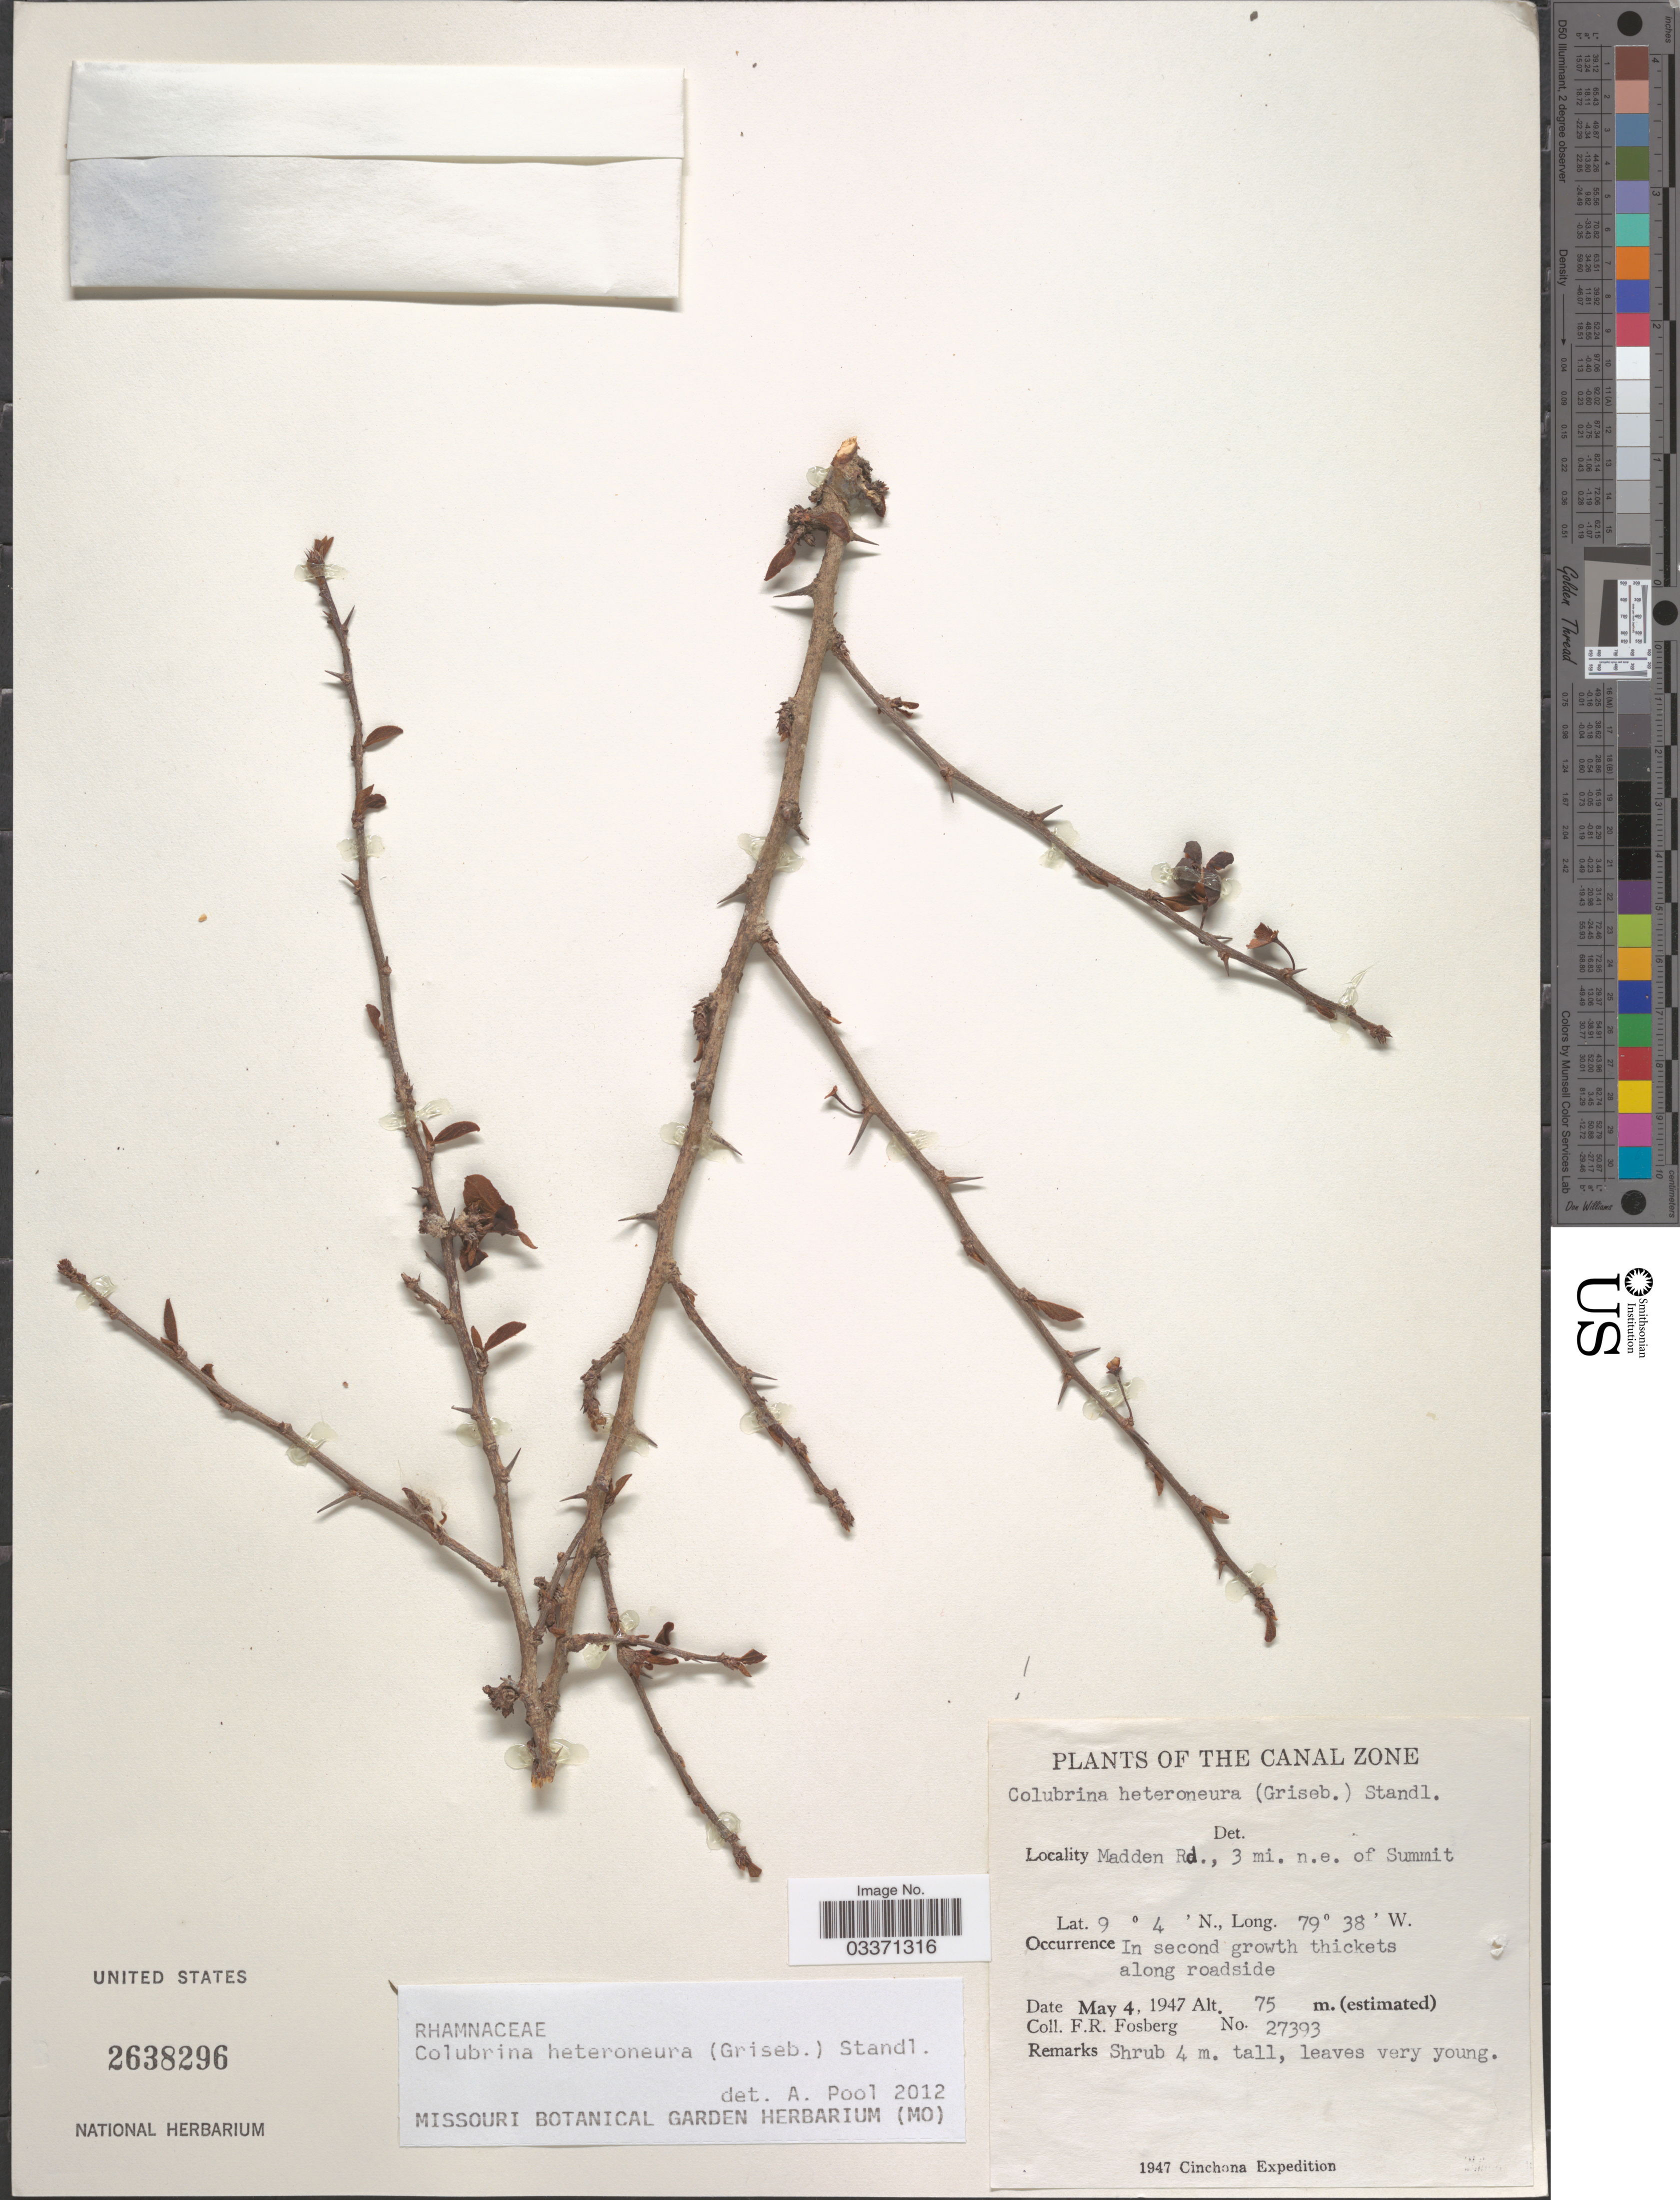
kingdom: Plantae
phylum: Tracheophyta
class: Magnoliopsida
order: Rosales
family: Rhamnaceae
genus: Colubrina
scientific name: Colubrina heteroneura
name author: (Griseb.) Standl.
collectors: F. R. Fosberg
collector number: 27393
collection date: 1947-05-04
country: Panama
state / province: Colón / Panamá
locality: Canal Zone. Madden Rd., 3 mi. n.e. of Summit.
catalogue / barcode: US 2638296